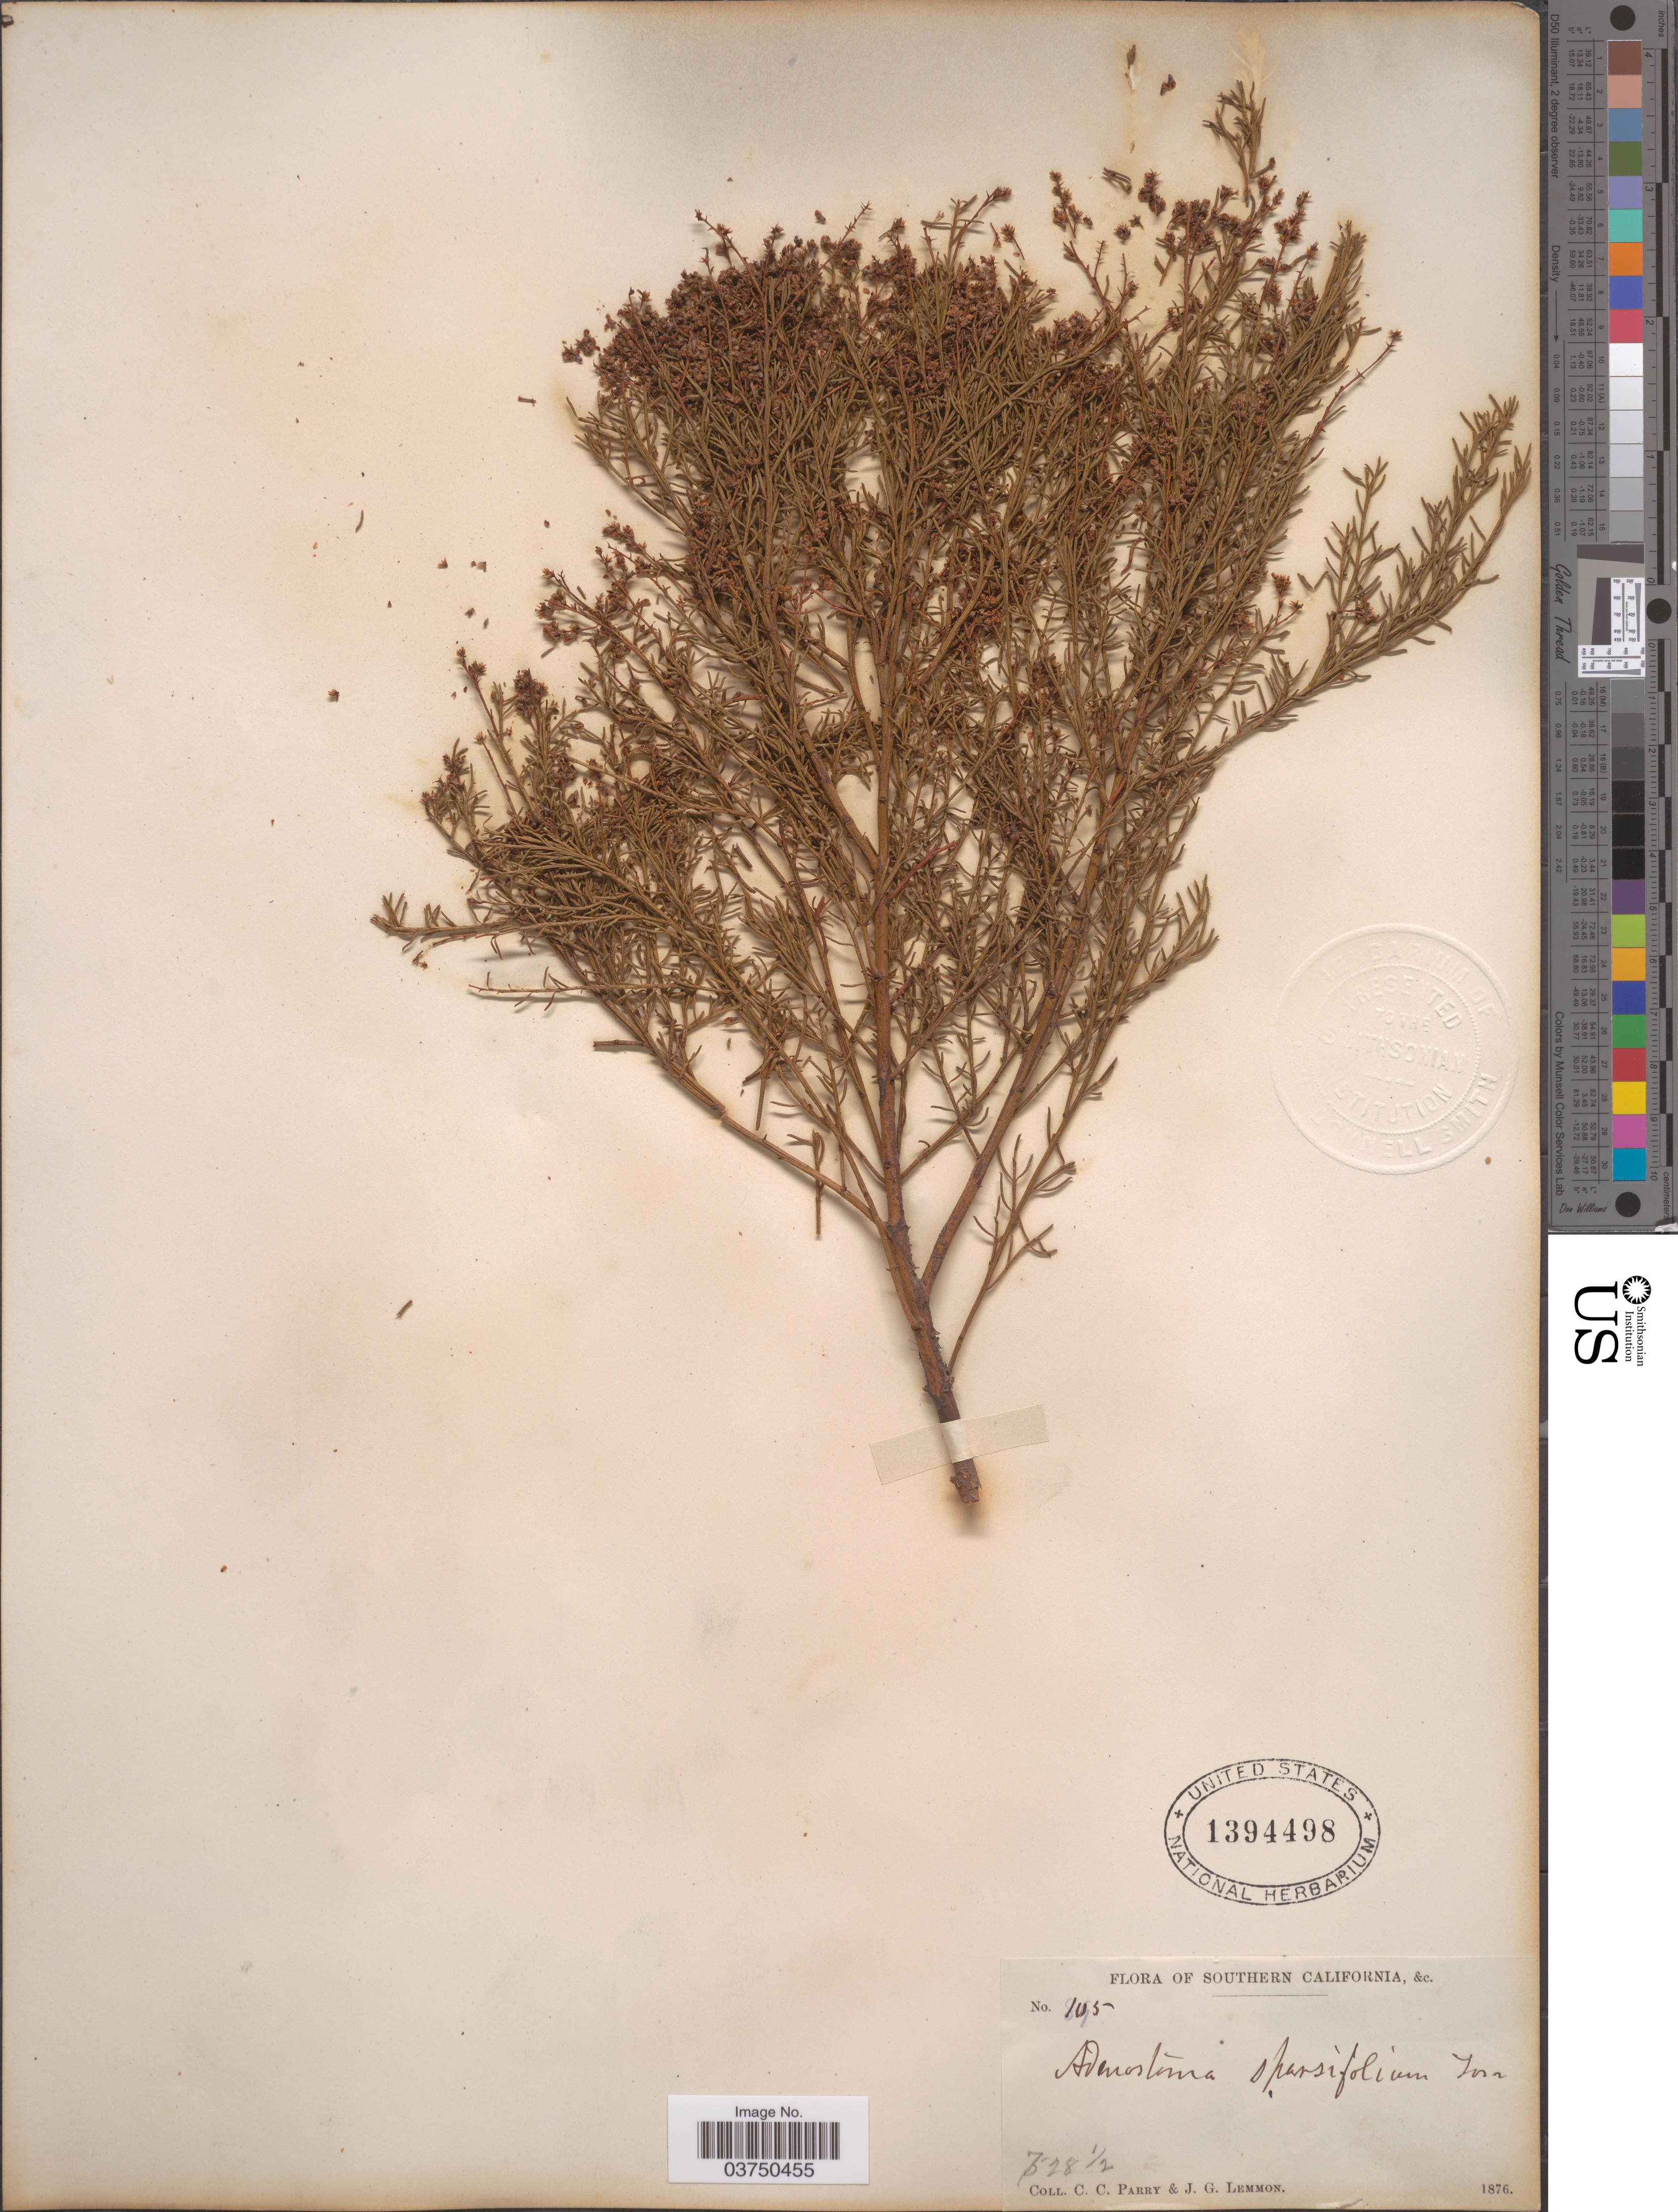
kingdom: Plantae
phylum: Tracheophyta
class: Magnoliopsida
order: Rosales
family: Rosaceae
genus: Adenostoma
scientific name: Adenostoma sparsifolium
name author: Torr.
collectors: C. C. Parry & J. Lemmon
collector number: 105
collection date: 1876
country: United States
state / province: California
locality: Southern California.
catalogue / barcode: US 1394498